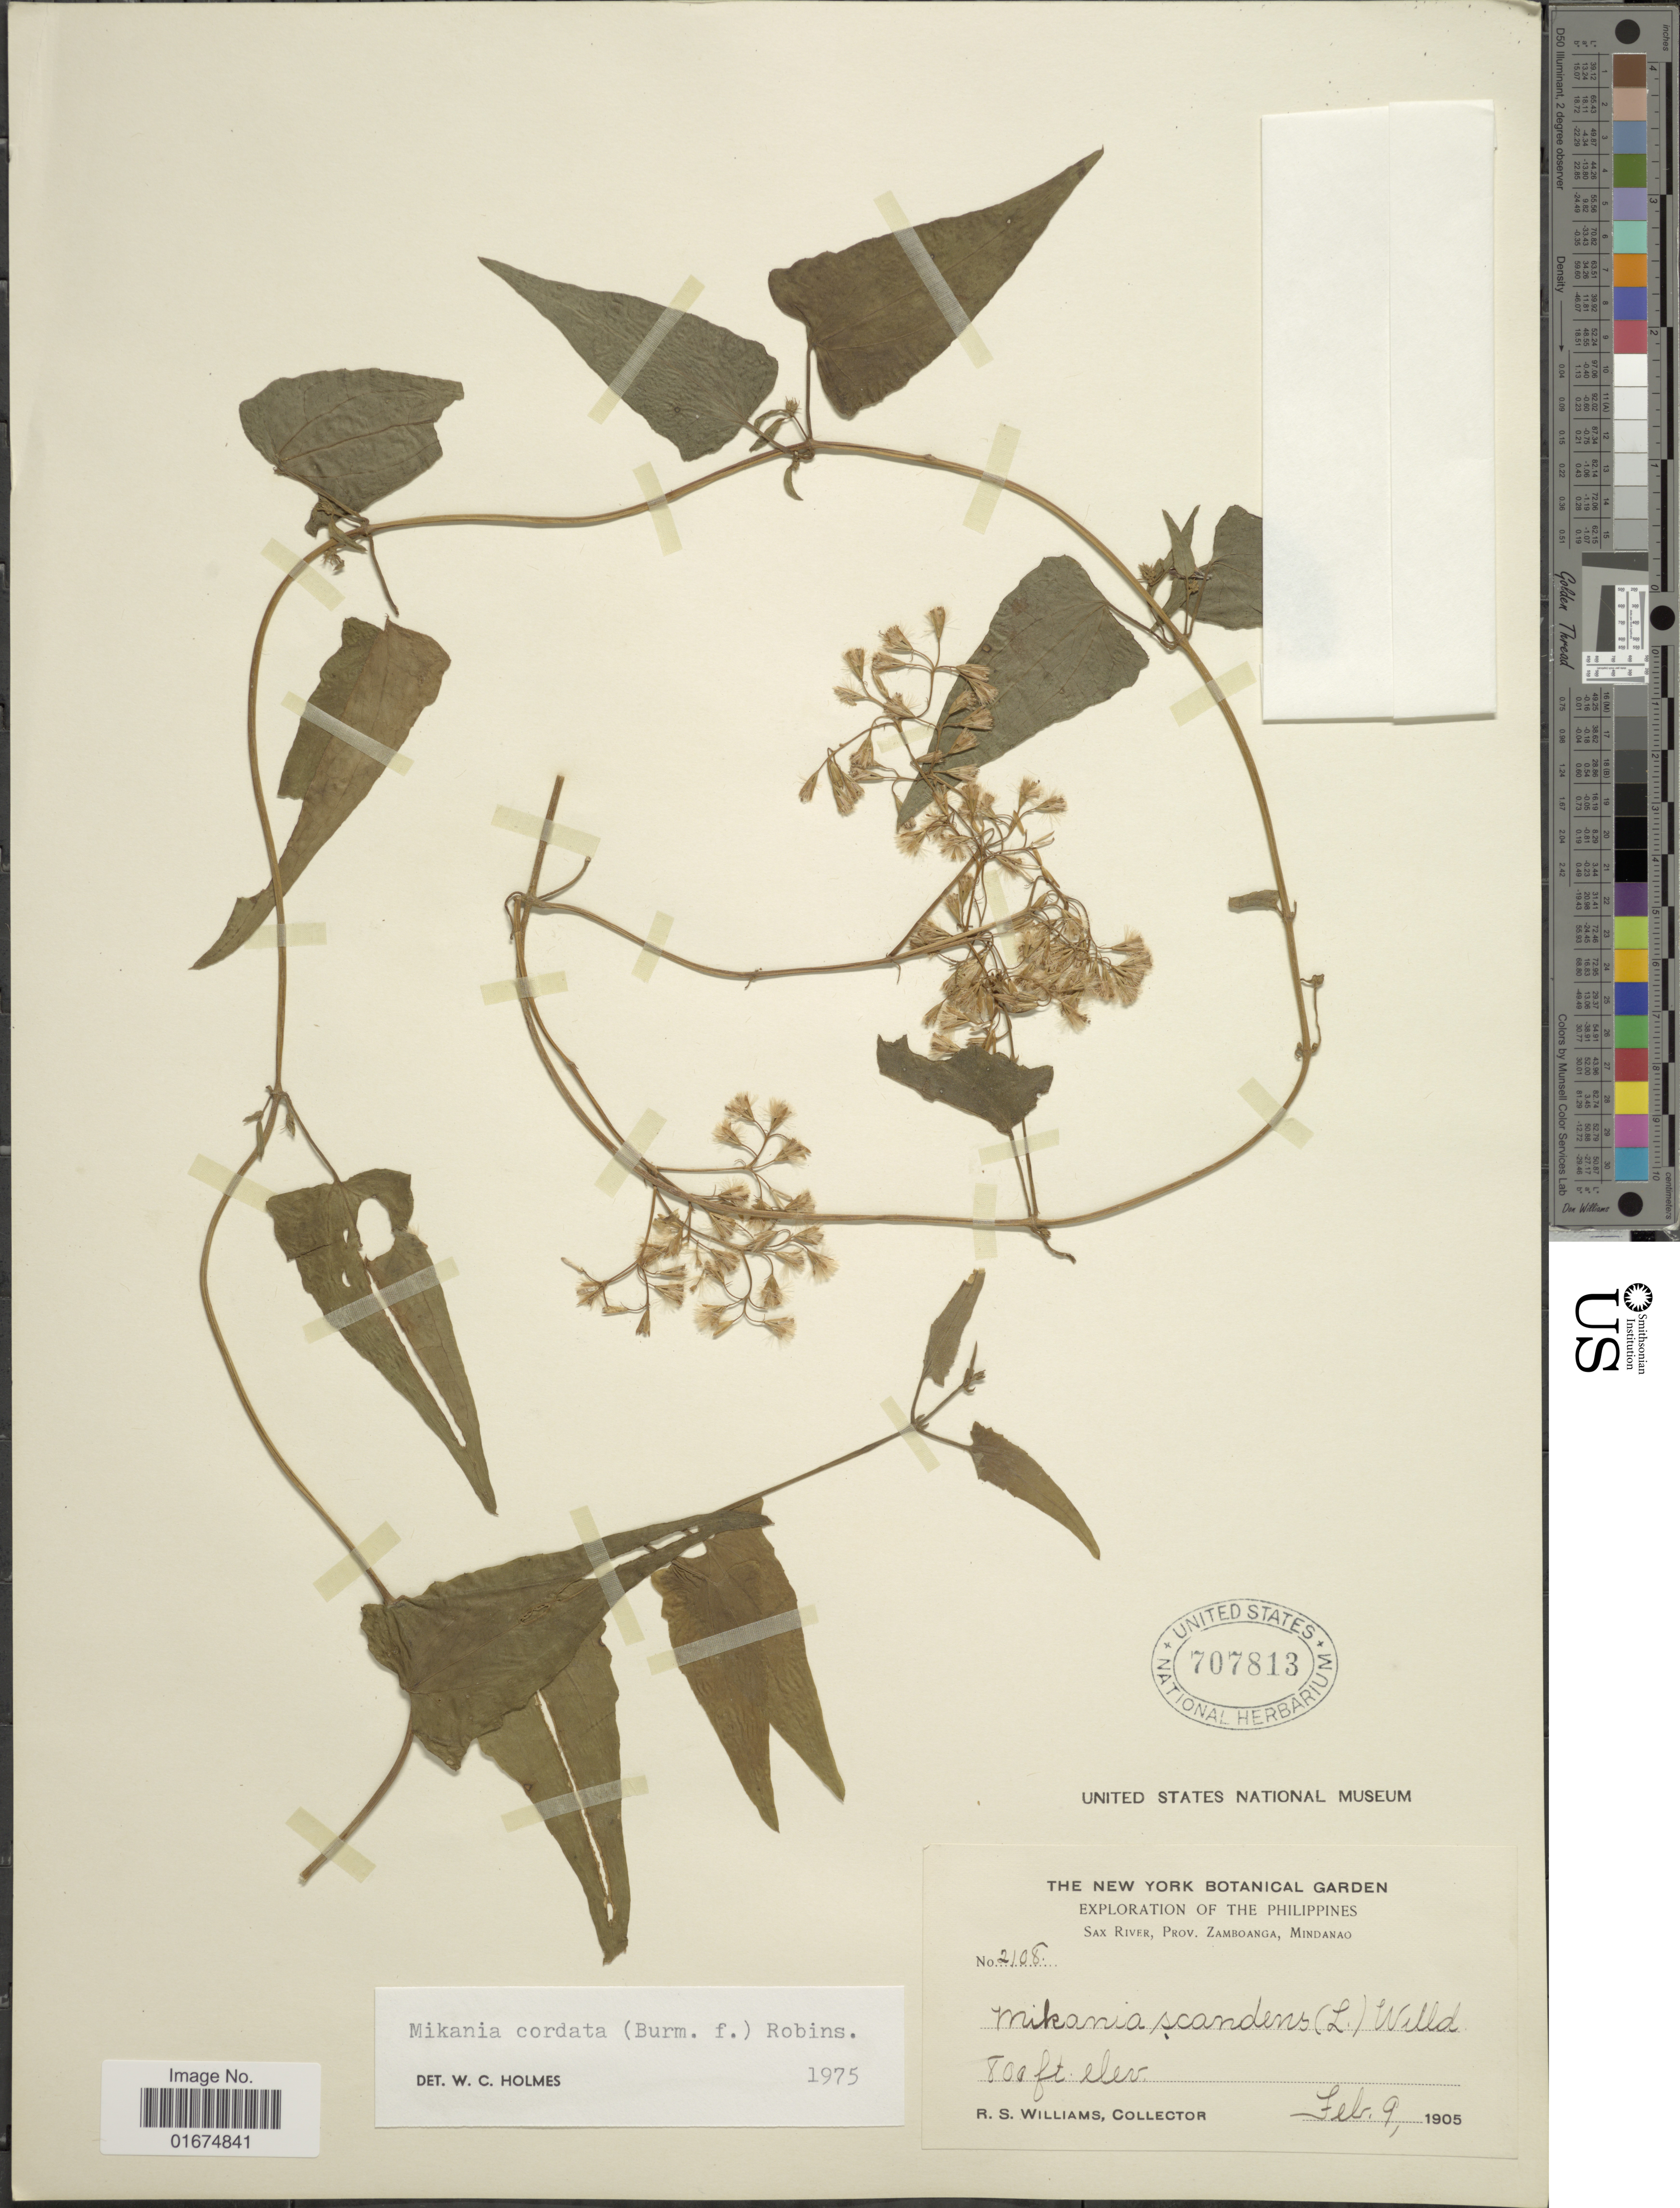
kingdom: Plantae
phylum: Tracheophyta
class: Magnoliopsida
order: Asterales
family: Asteraceae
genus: Mikania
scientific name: Mikania cordata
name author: (Burm. f.) B.L. Rob.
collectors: R. S. Williams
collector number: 2108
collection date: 1905-02-09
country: Philippines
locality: The Philippines, Sax River, Prov. Zamboanga, Midanao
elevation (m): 244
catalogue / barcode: US 707813